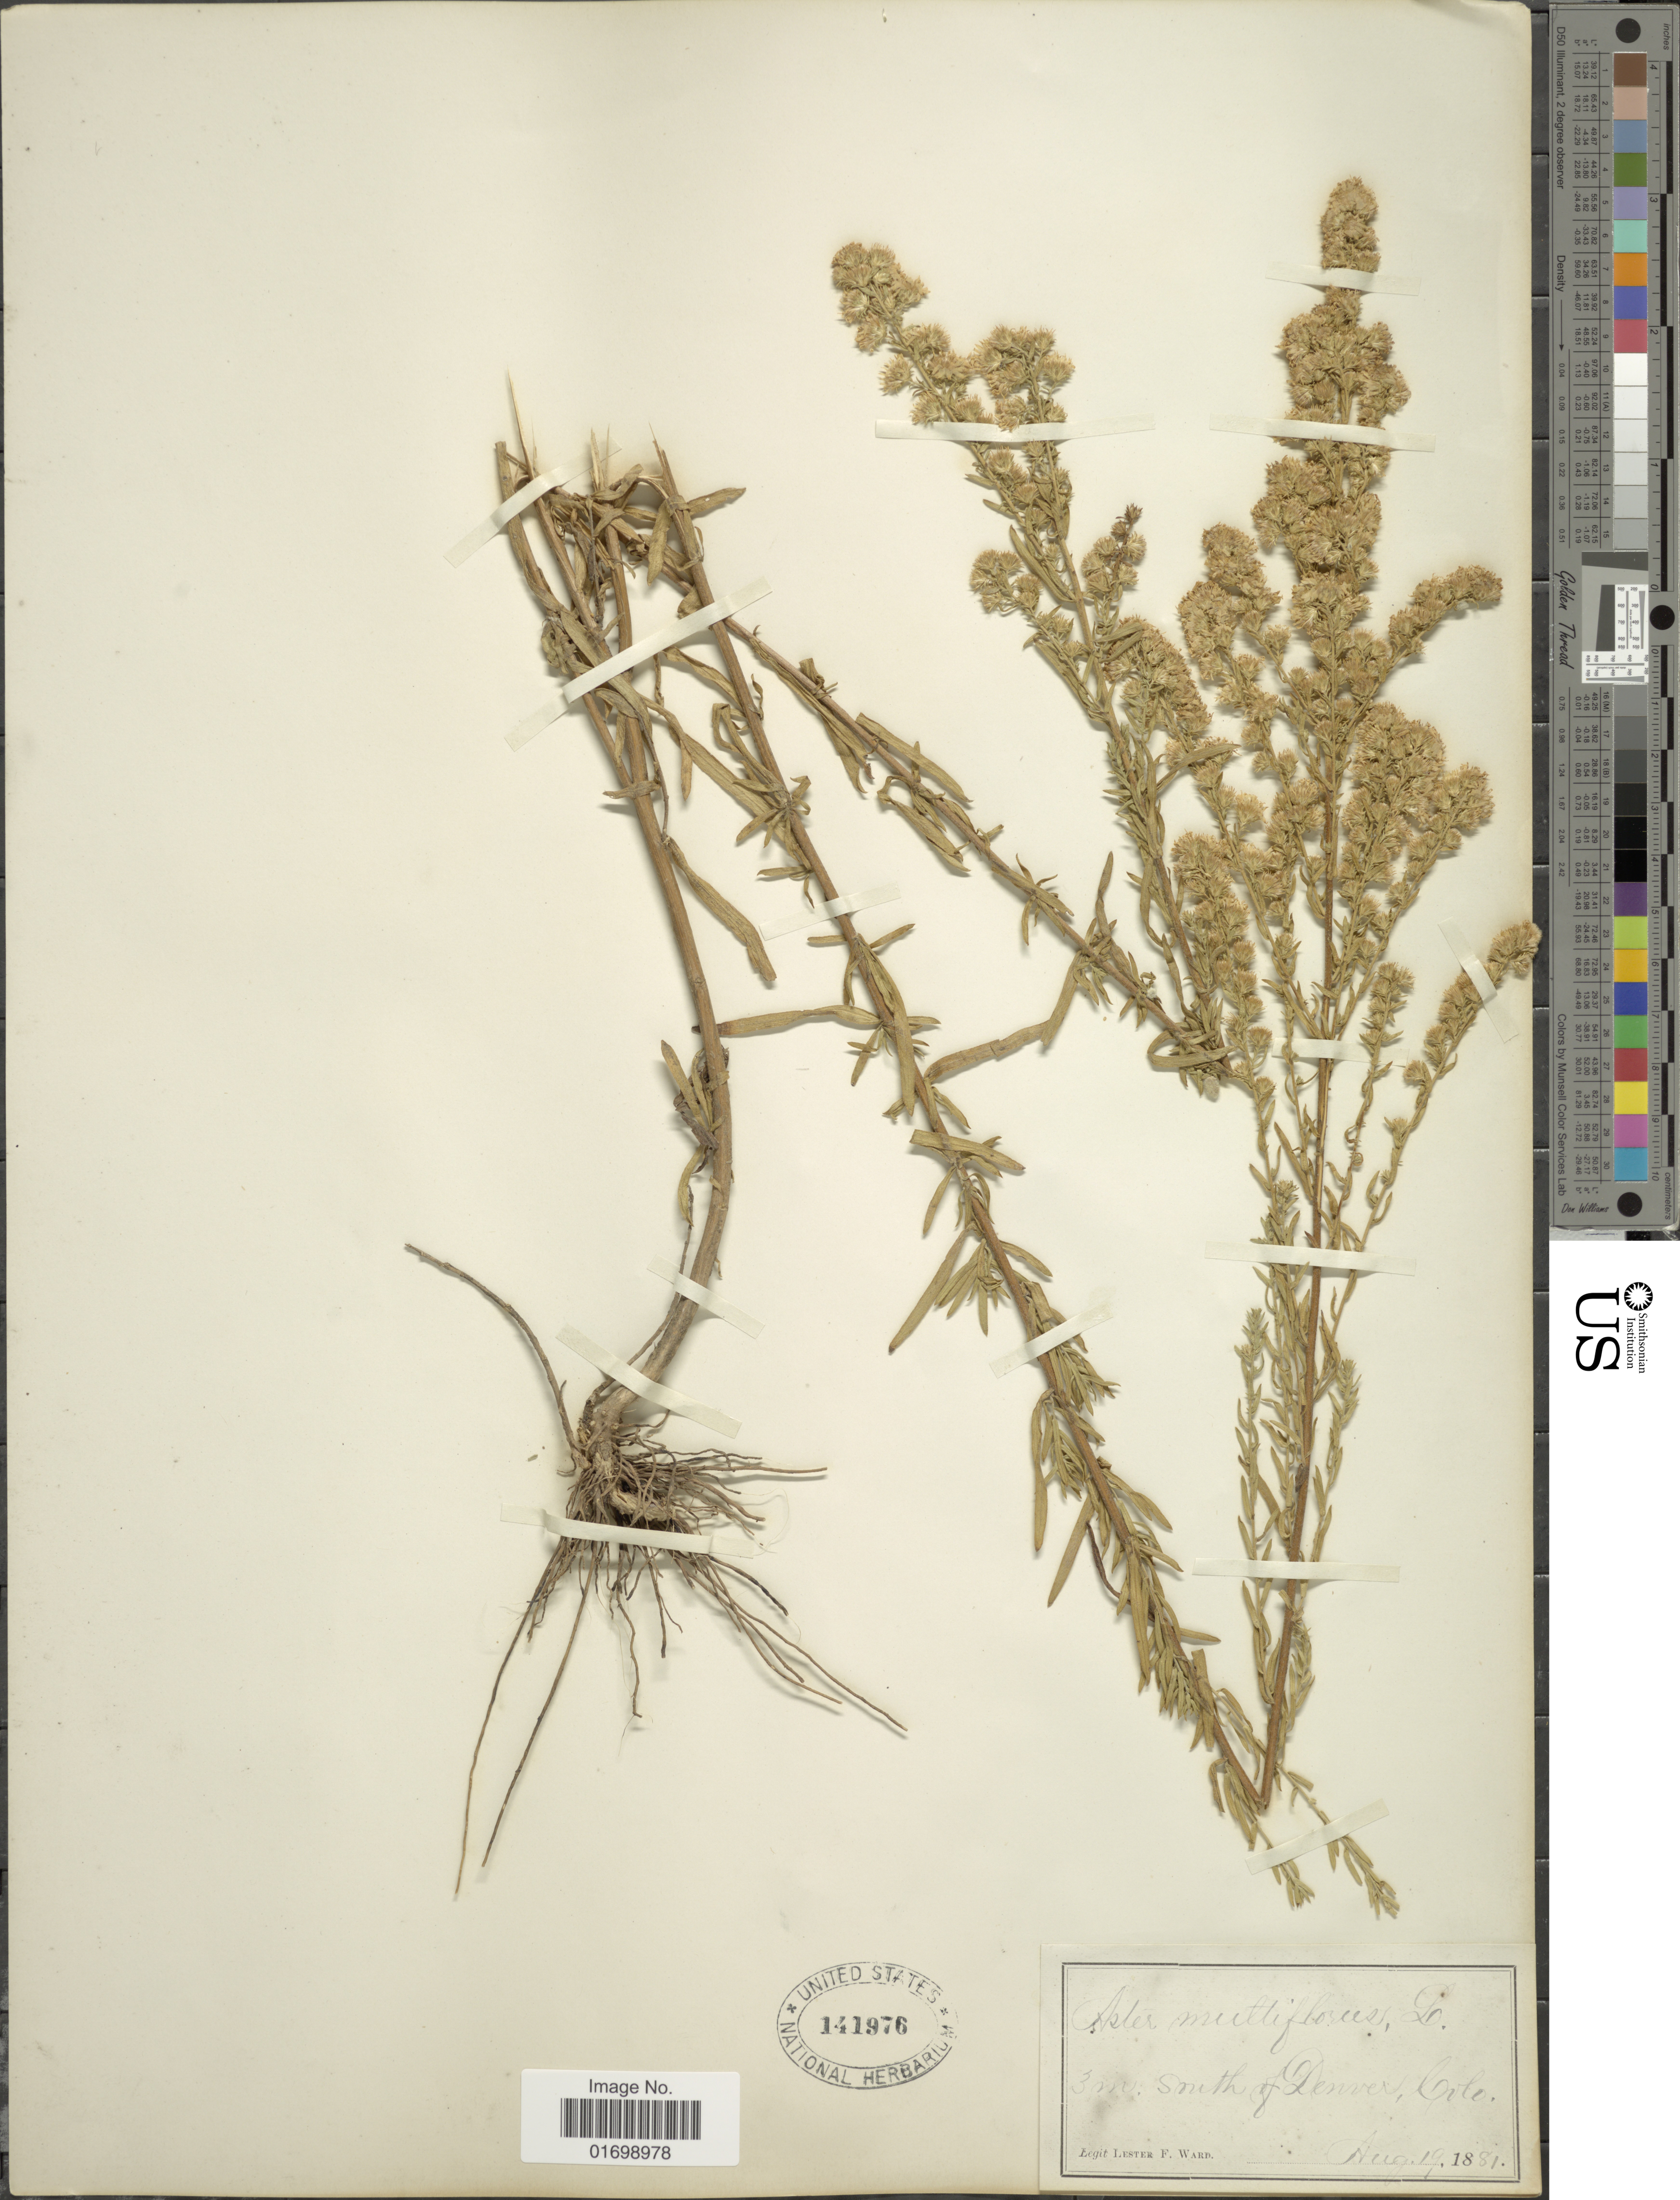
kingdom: Plantae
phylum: Tracheophyta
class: Magnoliopsida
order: Asterales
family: Asteraceae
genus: Symphyotrichum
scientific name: Symphyotrichum ericoides var. ericoides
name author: (L.) G.L. Nesom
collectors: L. F. Ward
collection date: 1881-08-19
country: United States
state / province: Colorado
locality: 3 mi. South of Denver.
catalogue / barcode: US 141976